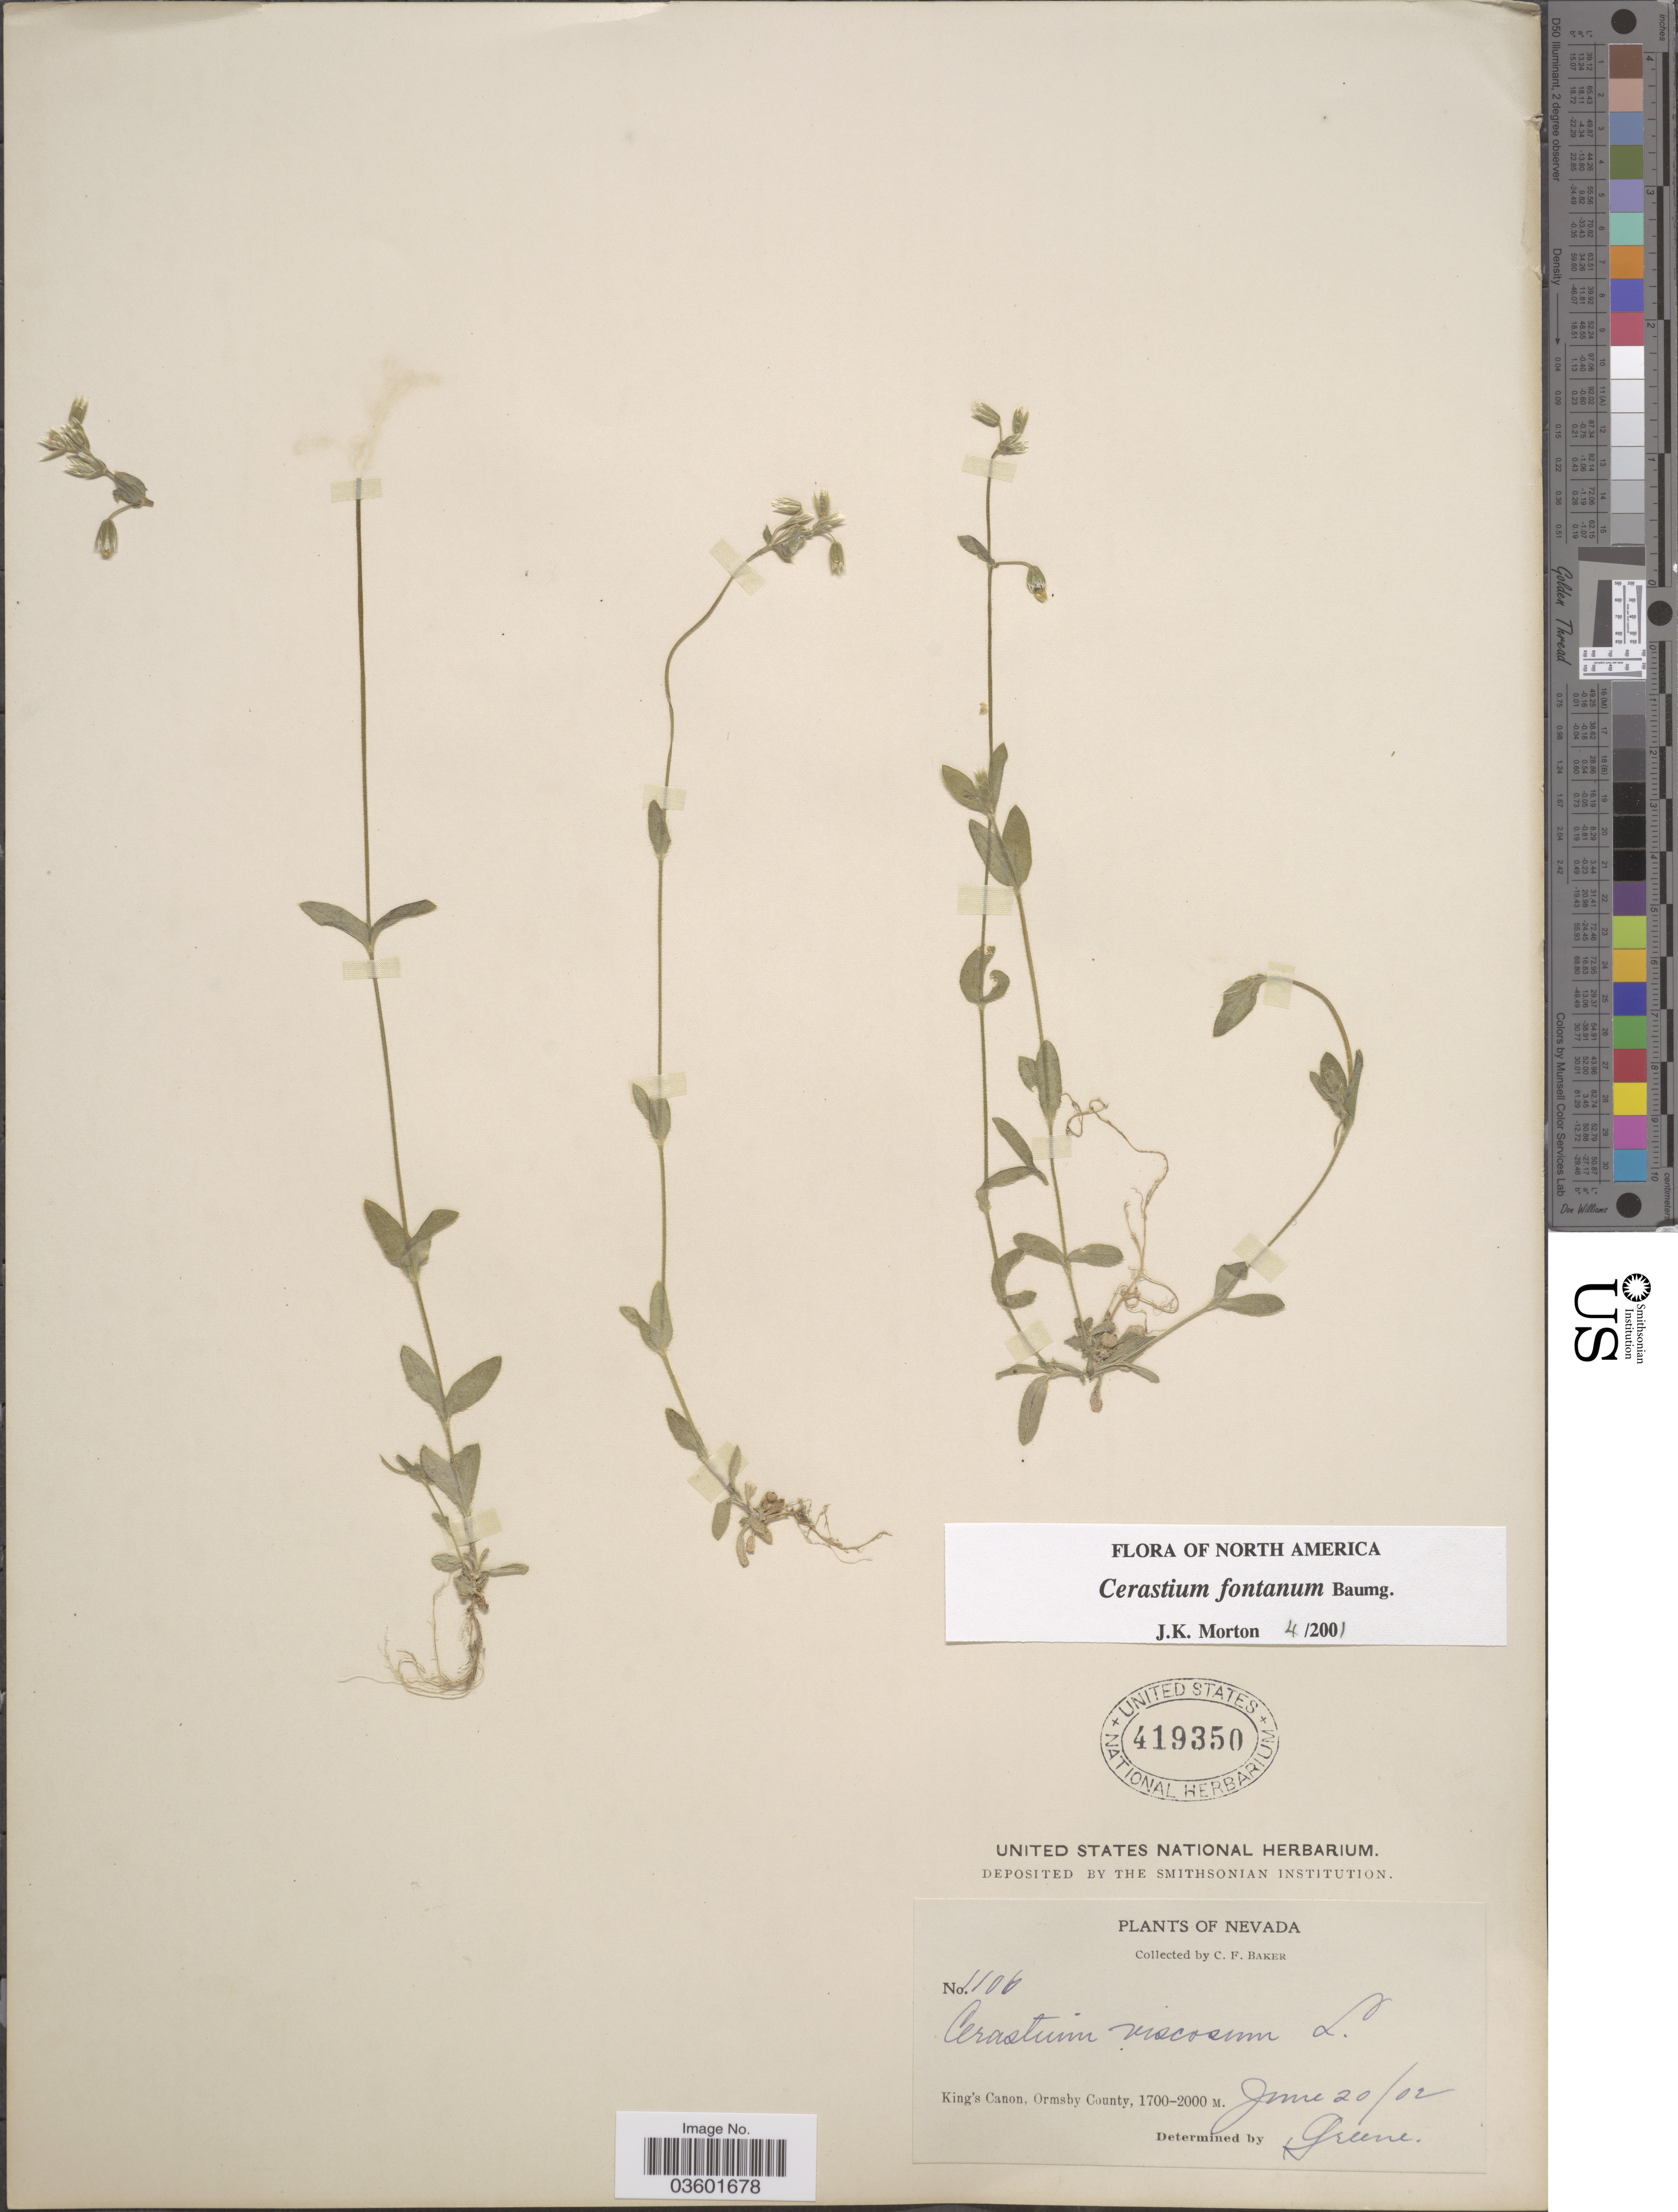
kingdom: Plantae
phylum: Tracheophyta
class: Magnoliopsida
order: Caryophyllales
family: Caryophyllaceae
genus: Cerastium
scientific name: Cerastium fontanum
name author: Baumg.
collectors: C. F. Baker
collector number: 1106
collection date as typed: Transcribed d/m/y: 20/6/2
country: United States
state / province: Nevada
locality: King's Canon, Ormsby County.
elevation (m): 1700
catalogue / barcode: US 419350